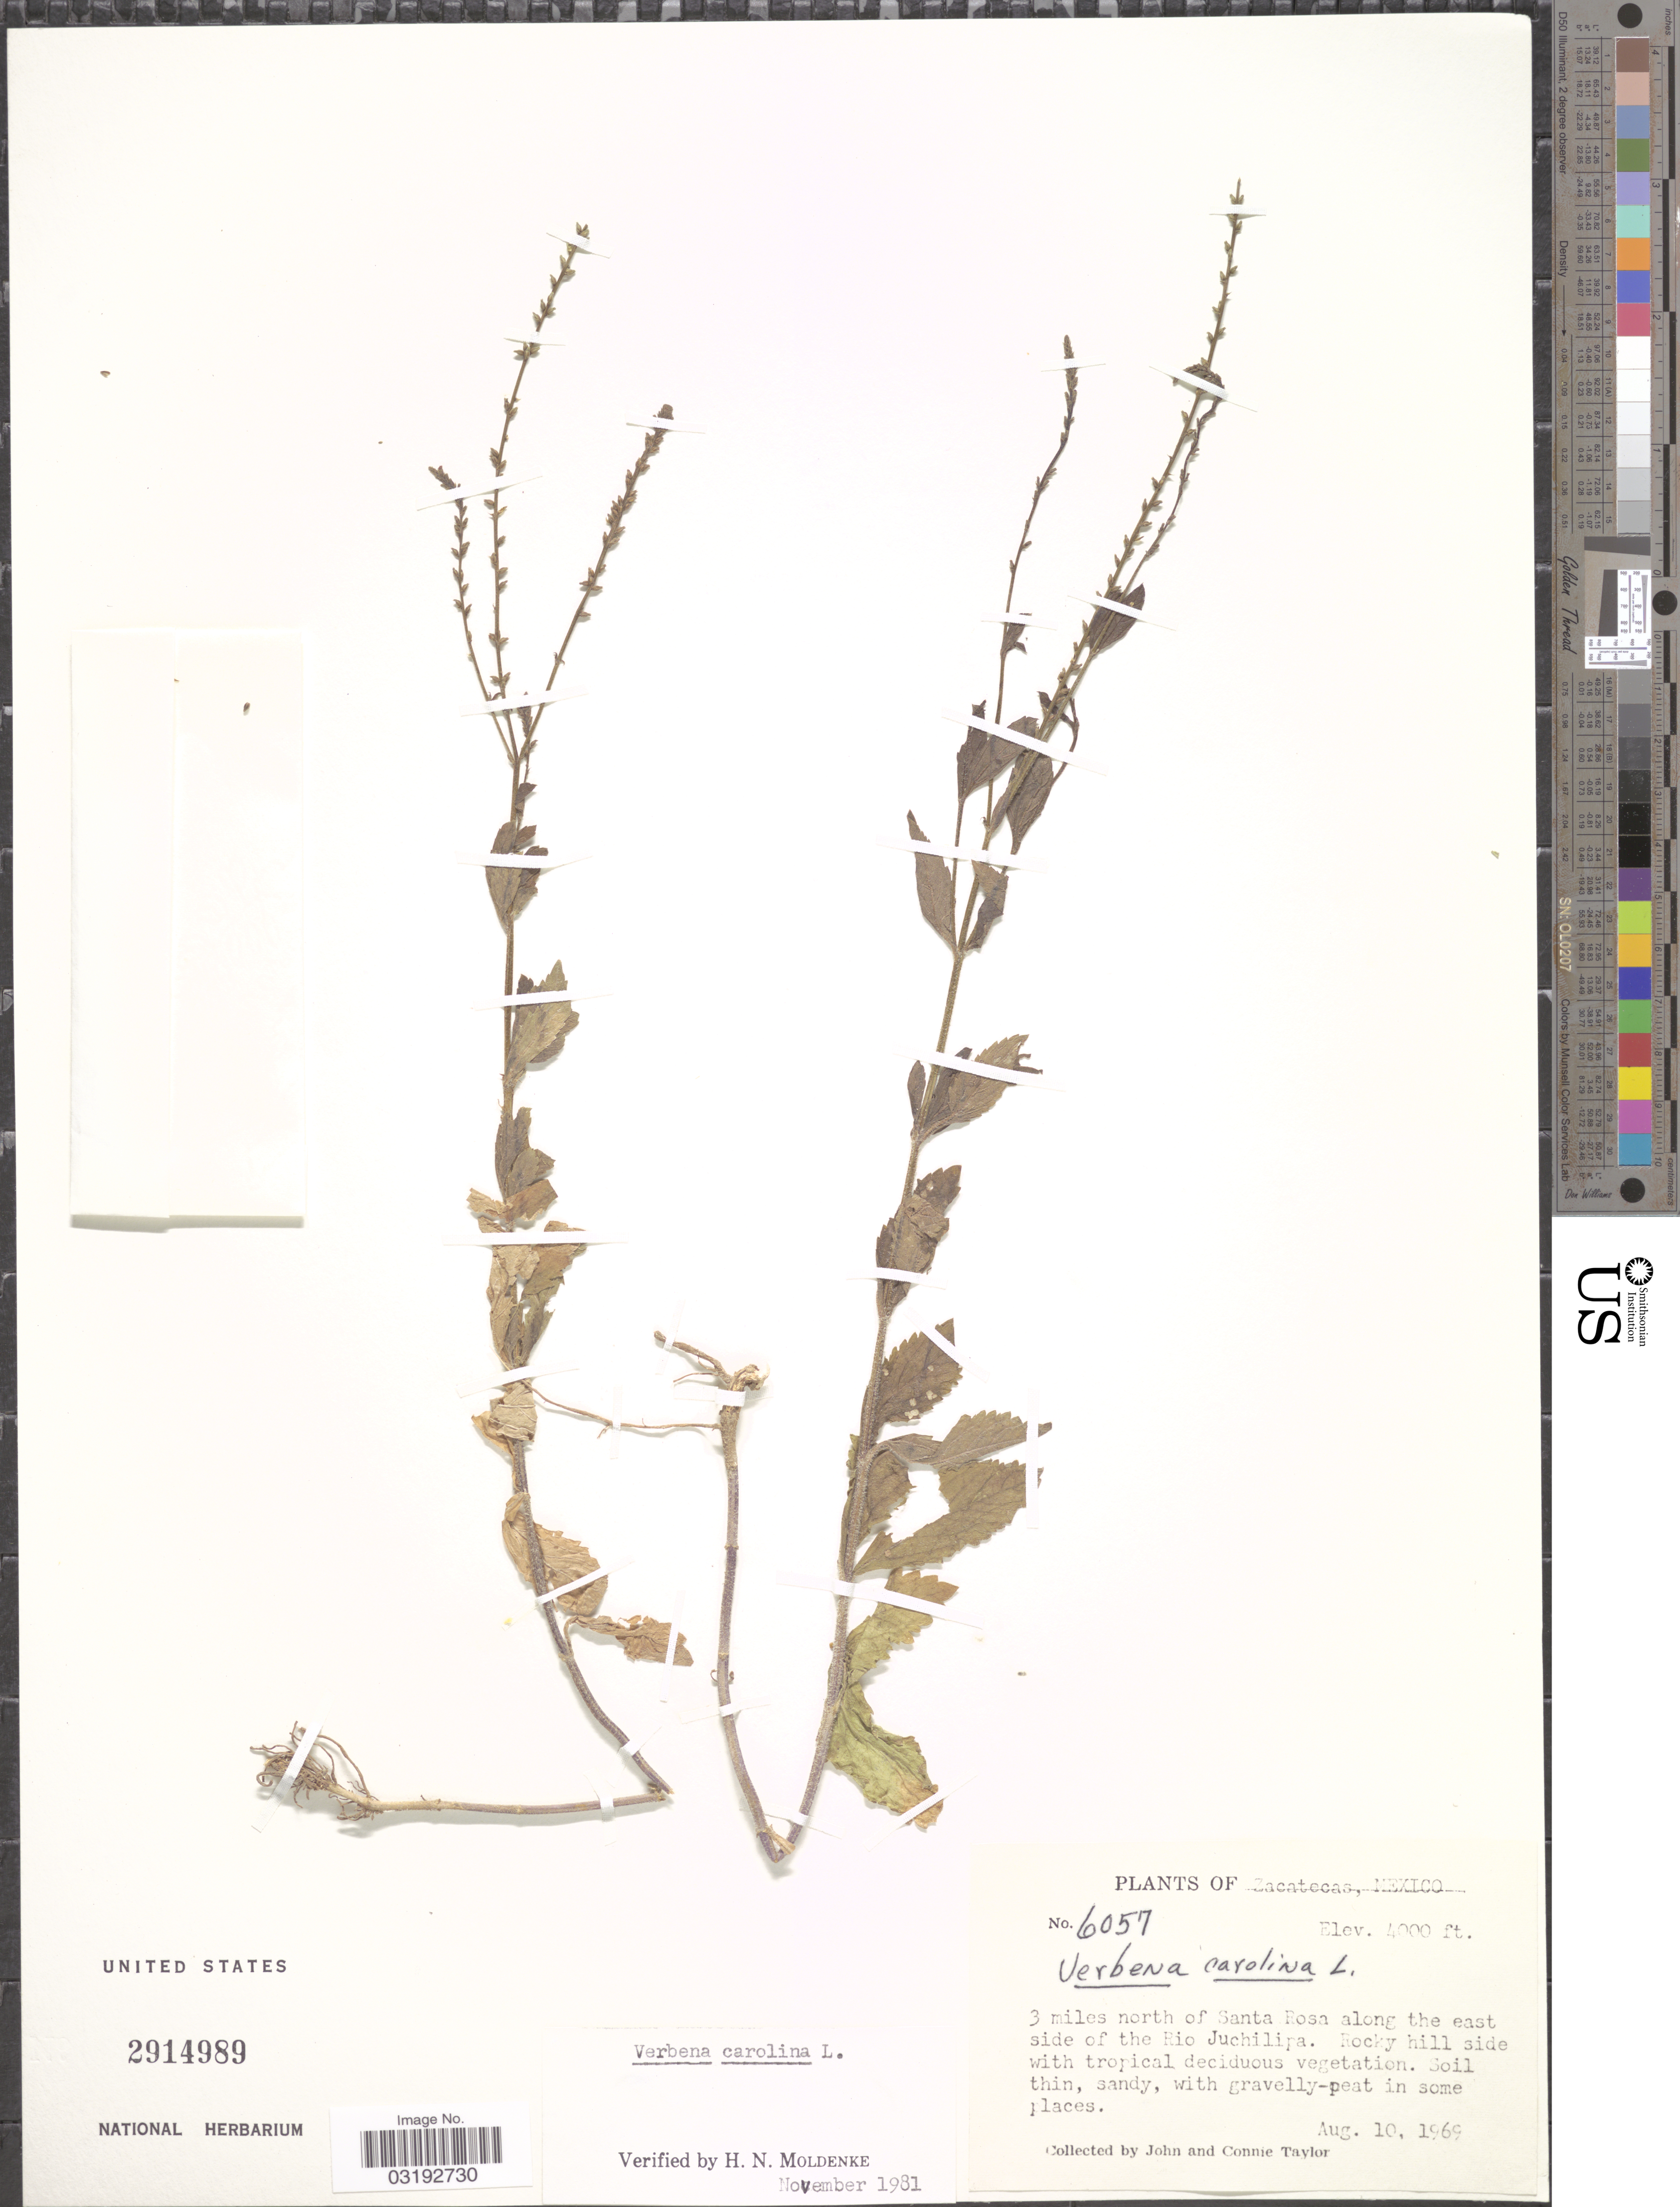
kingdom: Plantae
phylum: Tracheophyta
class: Magnoliopsida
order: Lamiales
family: Verbenaceae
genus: Verbena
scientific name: Verbena carolina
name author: L.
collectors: J. Taylor & C. Taylor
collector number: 6057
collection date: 1969-08-10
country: Mexico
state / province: Zacatecas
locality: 3 miles north of Santa Rosa along the east side of the Rio Juchilipa.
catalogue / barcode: US 2914989